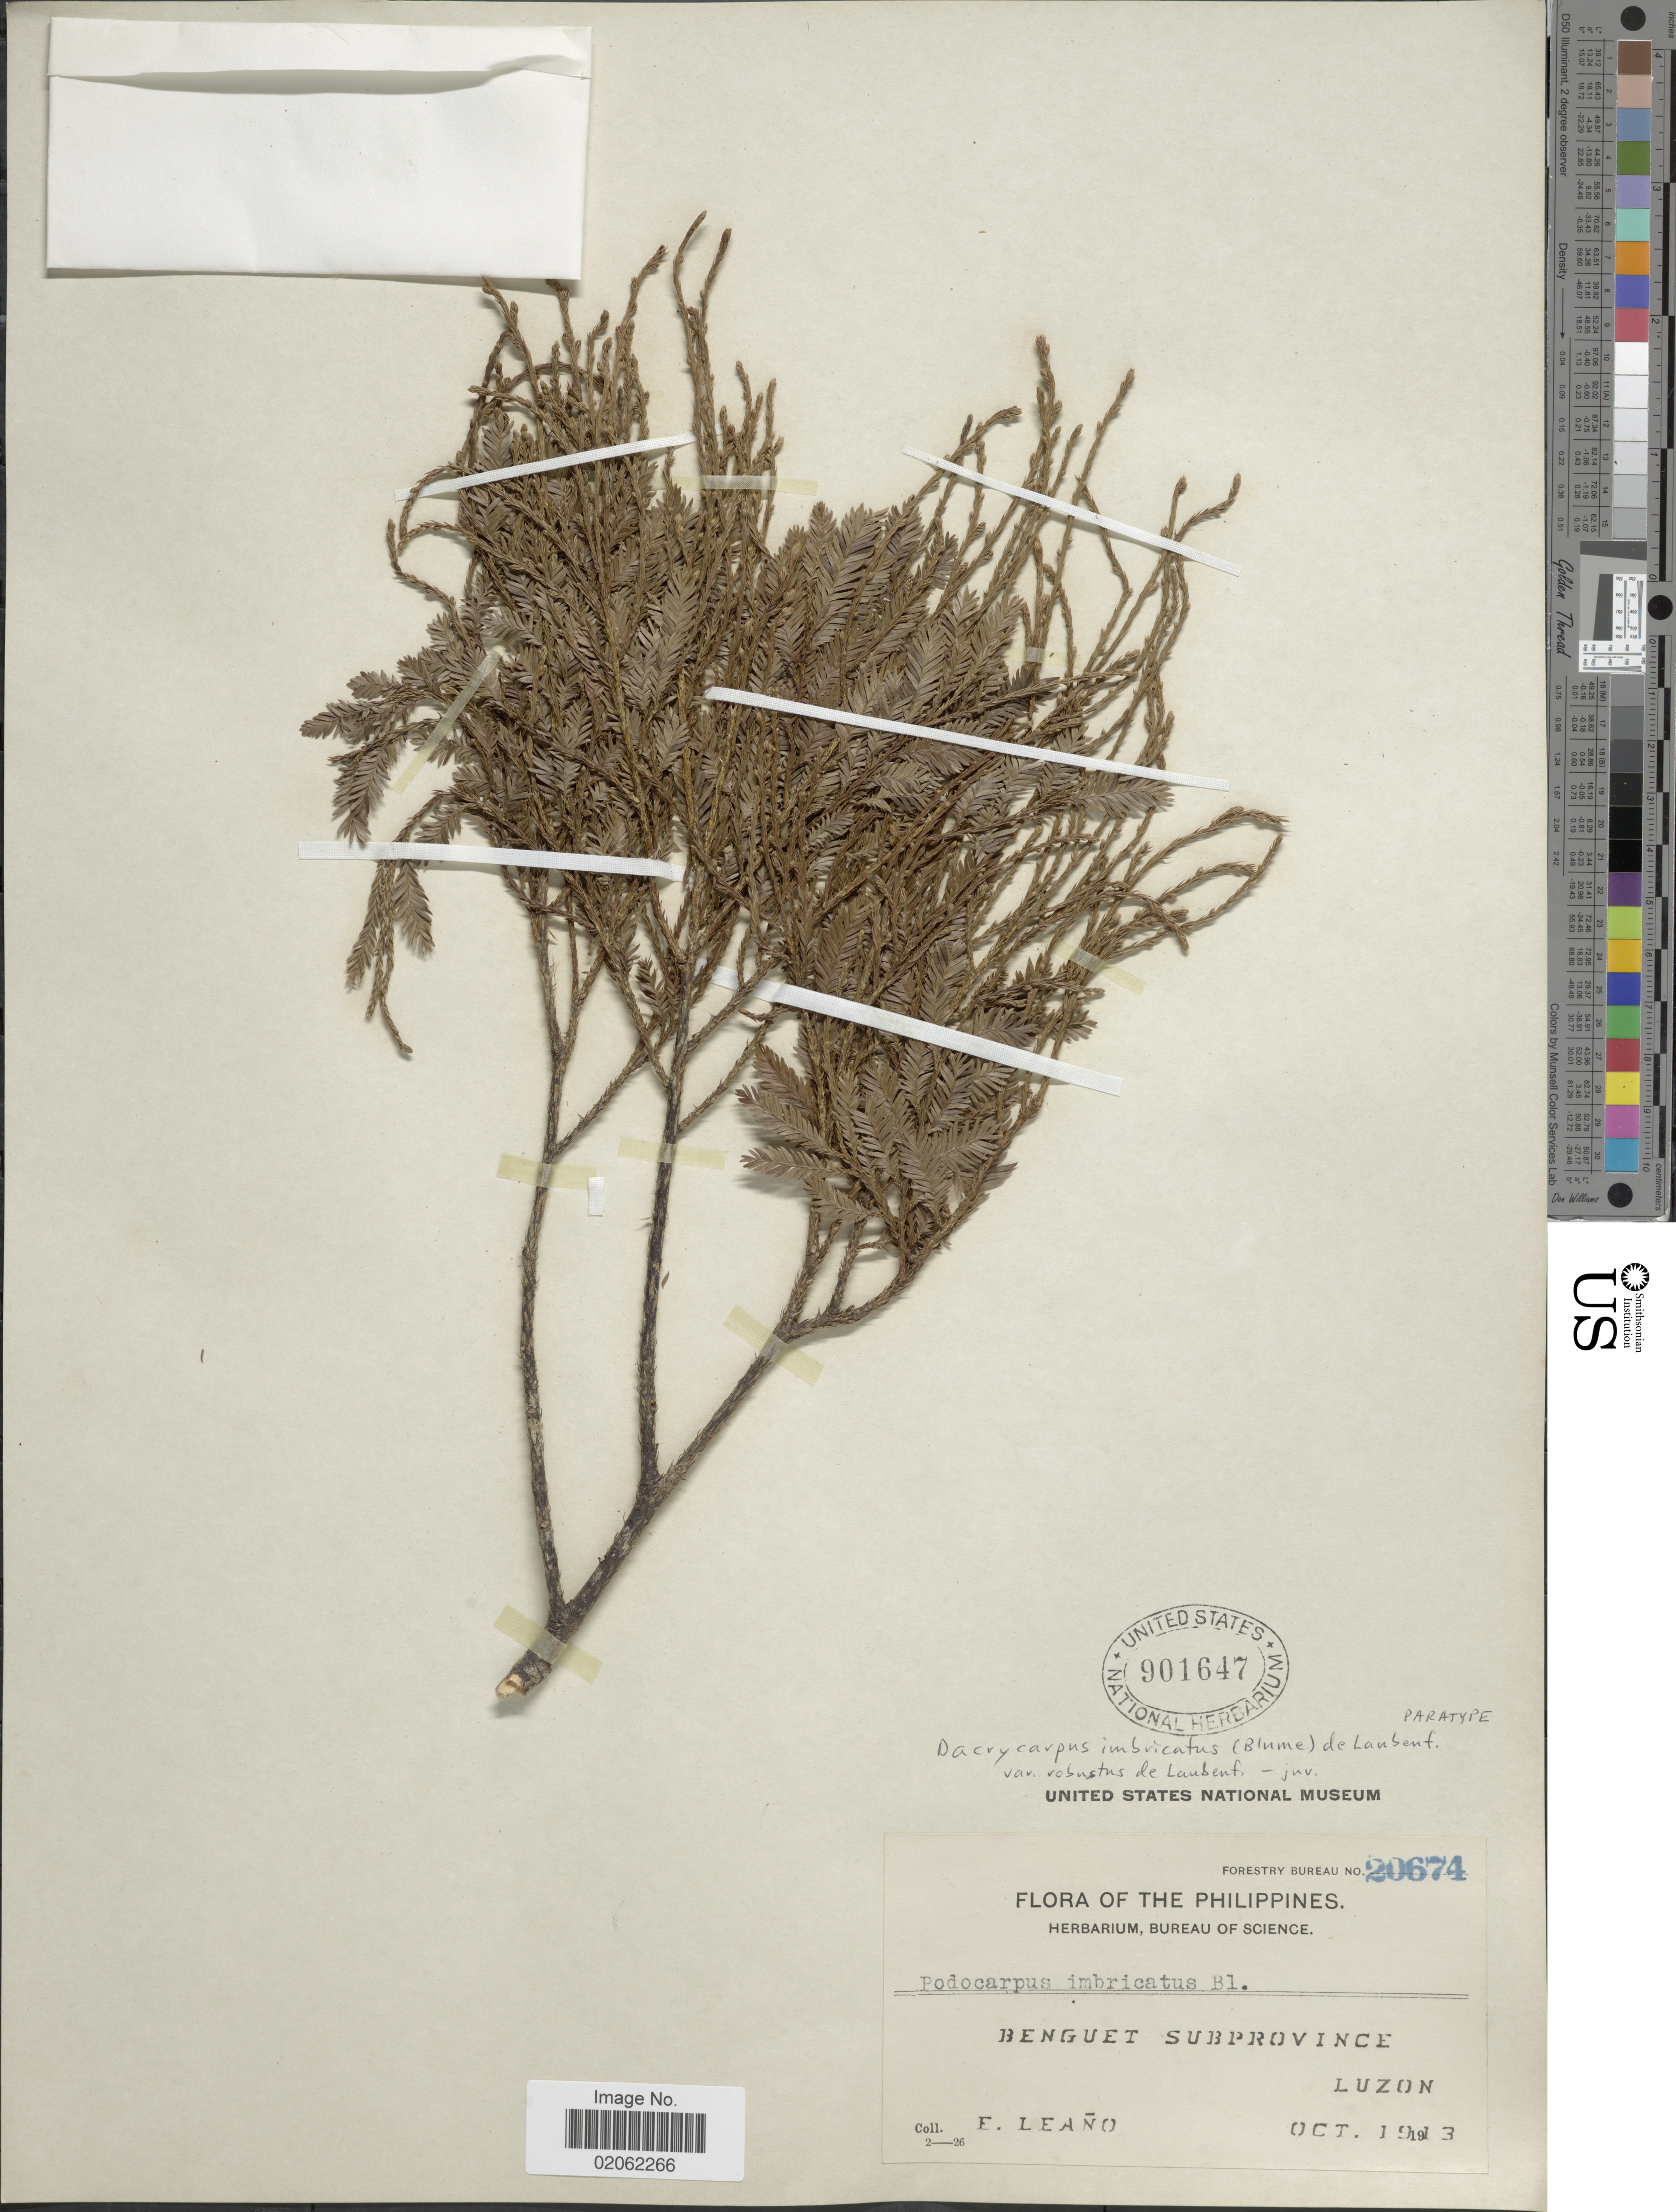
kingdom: Plantae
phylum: Tracheophyta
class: Pinopsida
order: Pinales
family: Podocarpaceae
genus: Dacrycarpus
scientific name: Dacrycarpus imbricatus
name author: (Blume) de Laub.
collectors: E. Leano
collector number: Forestry Bureau 20674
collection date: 1913-10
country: Philippines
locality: Benguet Subprovince Luzon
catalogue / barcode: US 901647